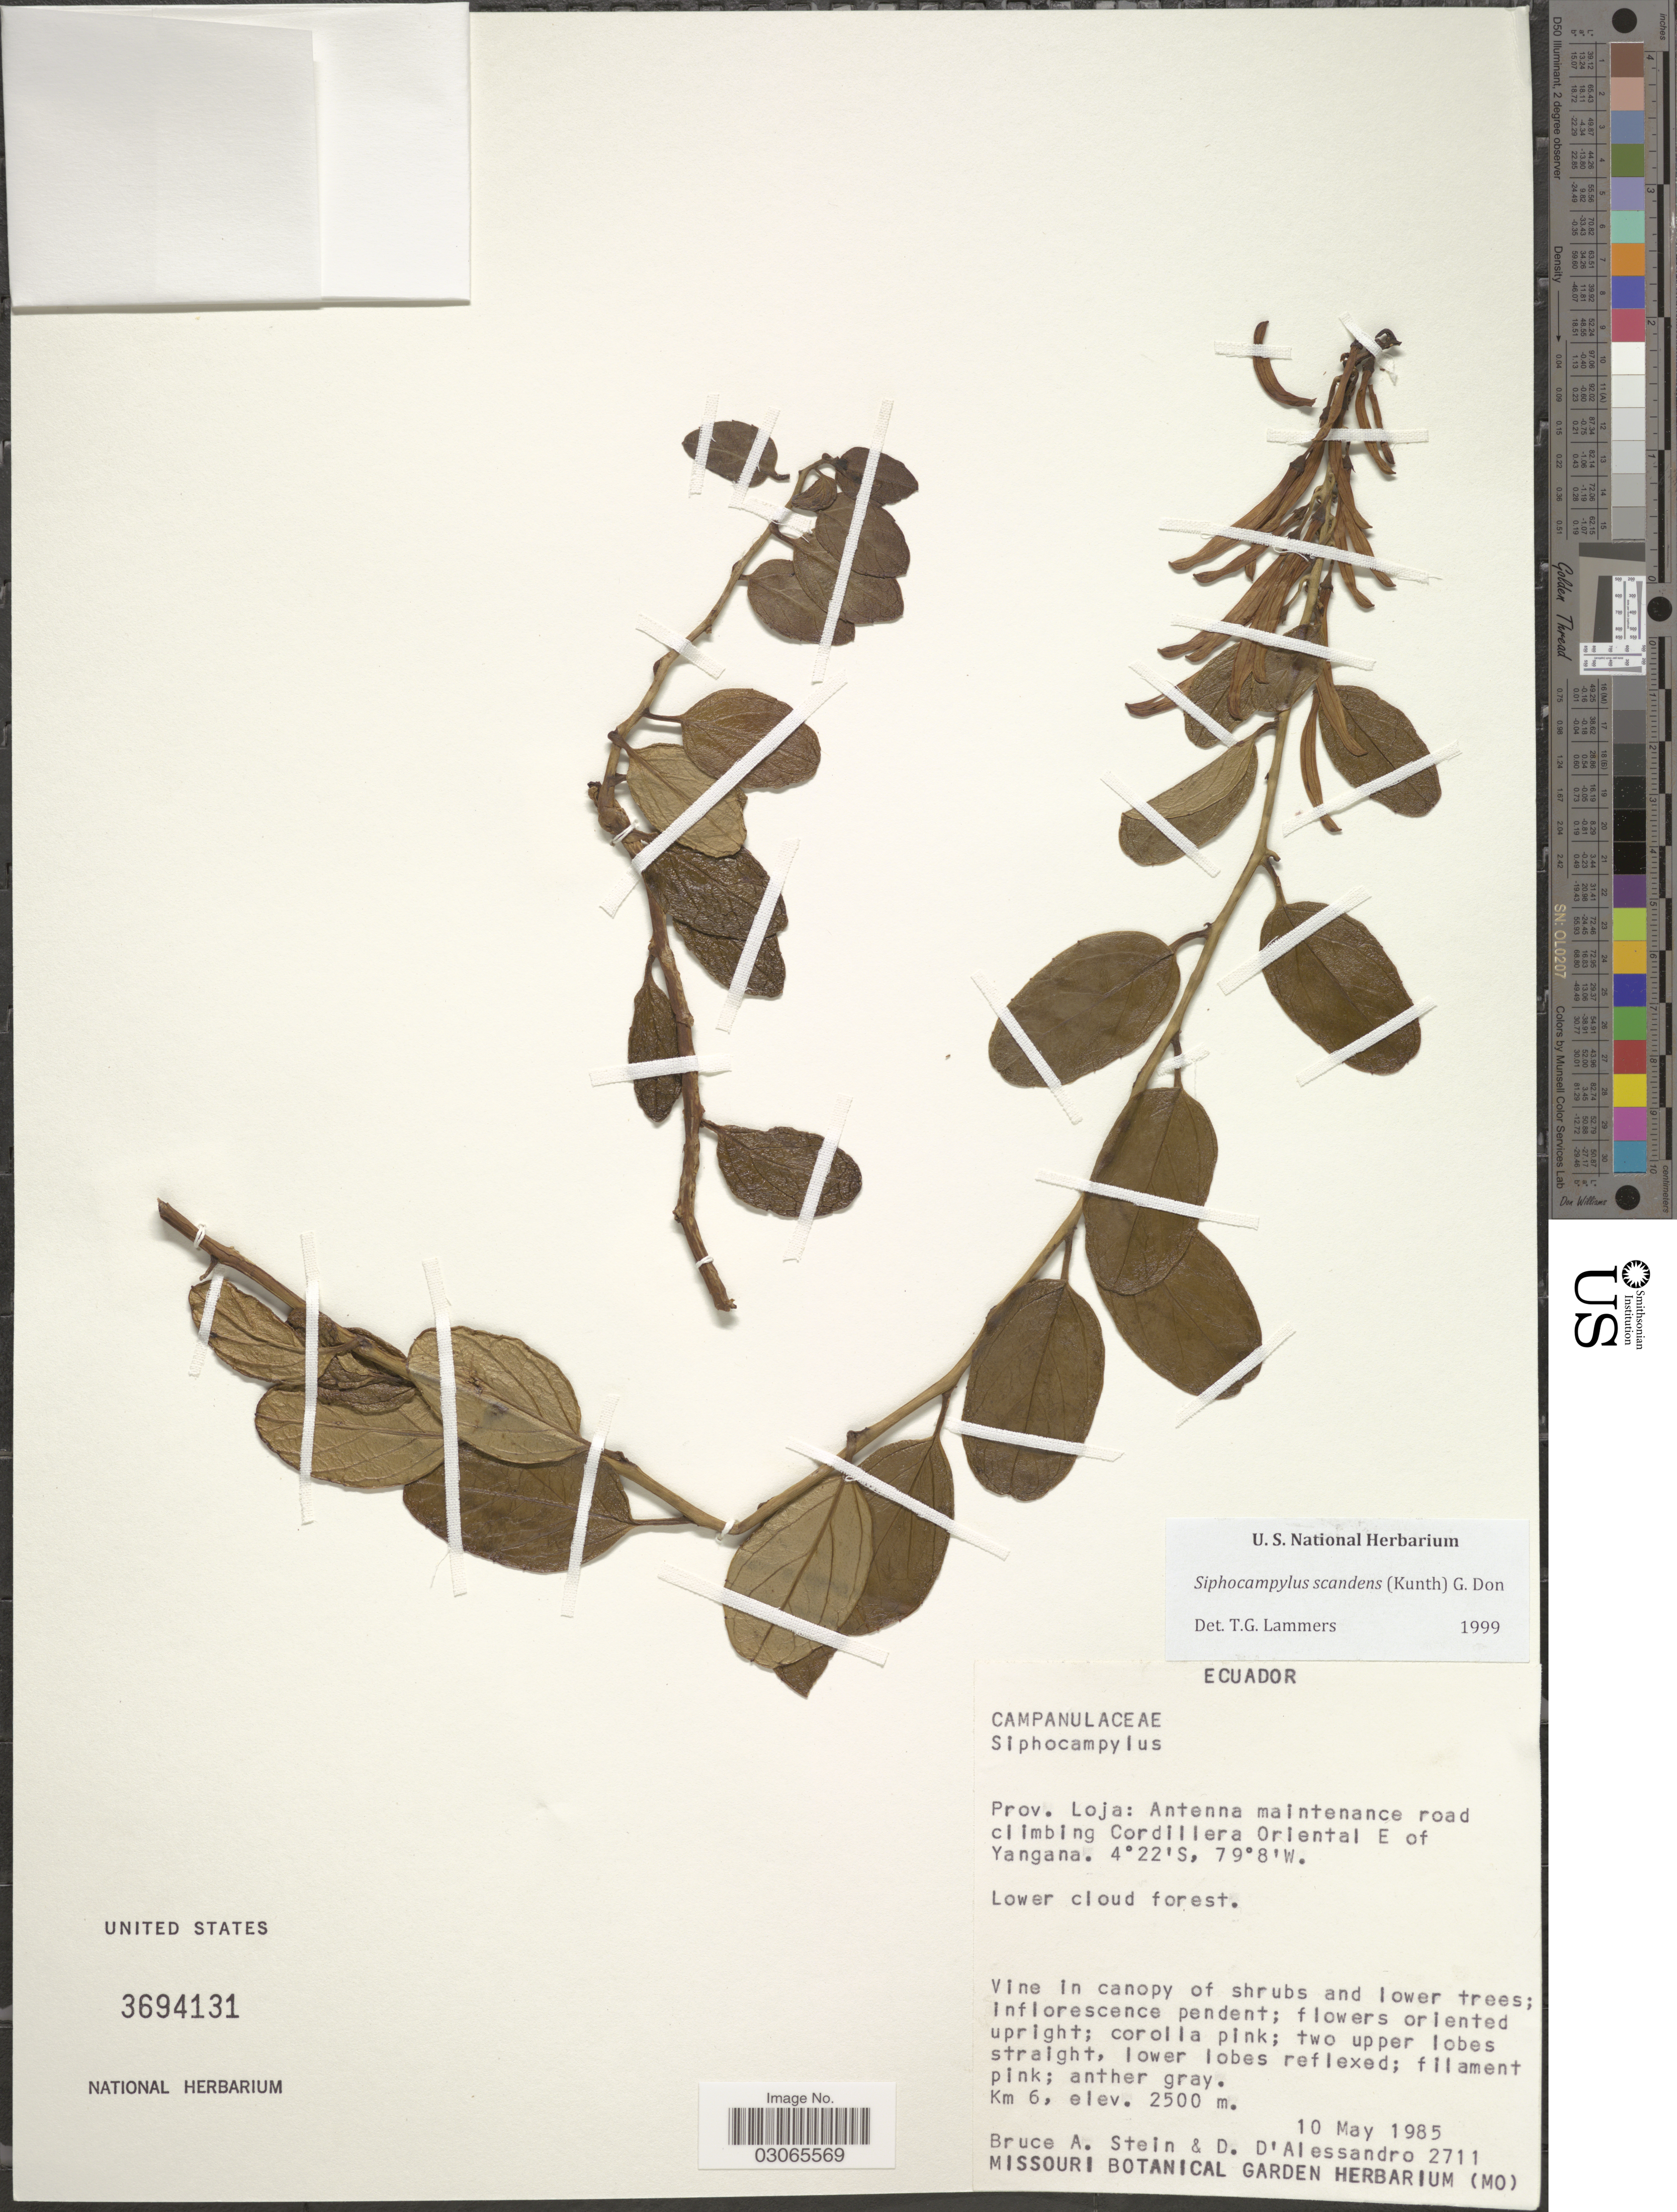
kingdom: Plantae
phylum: Tracheophyta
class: Magnoliopsida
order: Asterales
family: Campanulaceae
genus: Siphocampylus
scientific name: Siphocampylus scandens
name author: (Kunth) G. Don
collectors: B. A. Stein & D. D'alessandro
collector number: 2711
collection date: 1985-05-10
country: Ecuador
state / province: Loja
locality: Antenna maintenance road climbing Cordillera Oriental E of Yangana.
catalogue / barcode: US 3694131